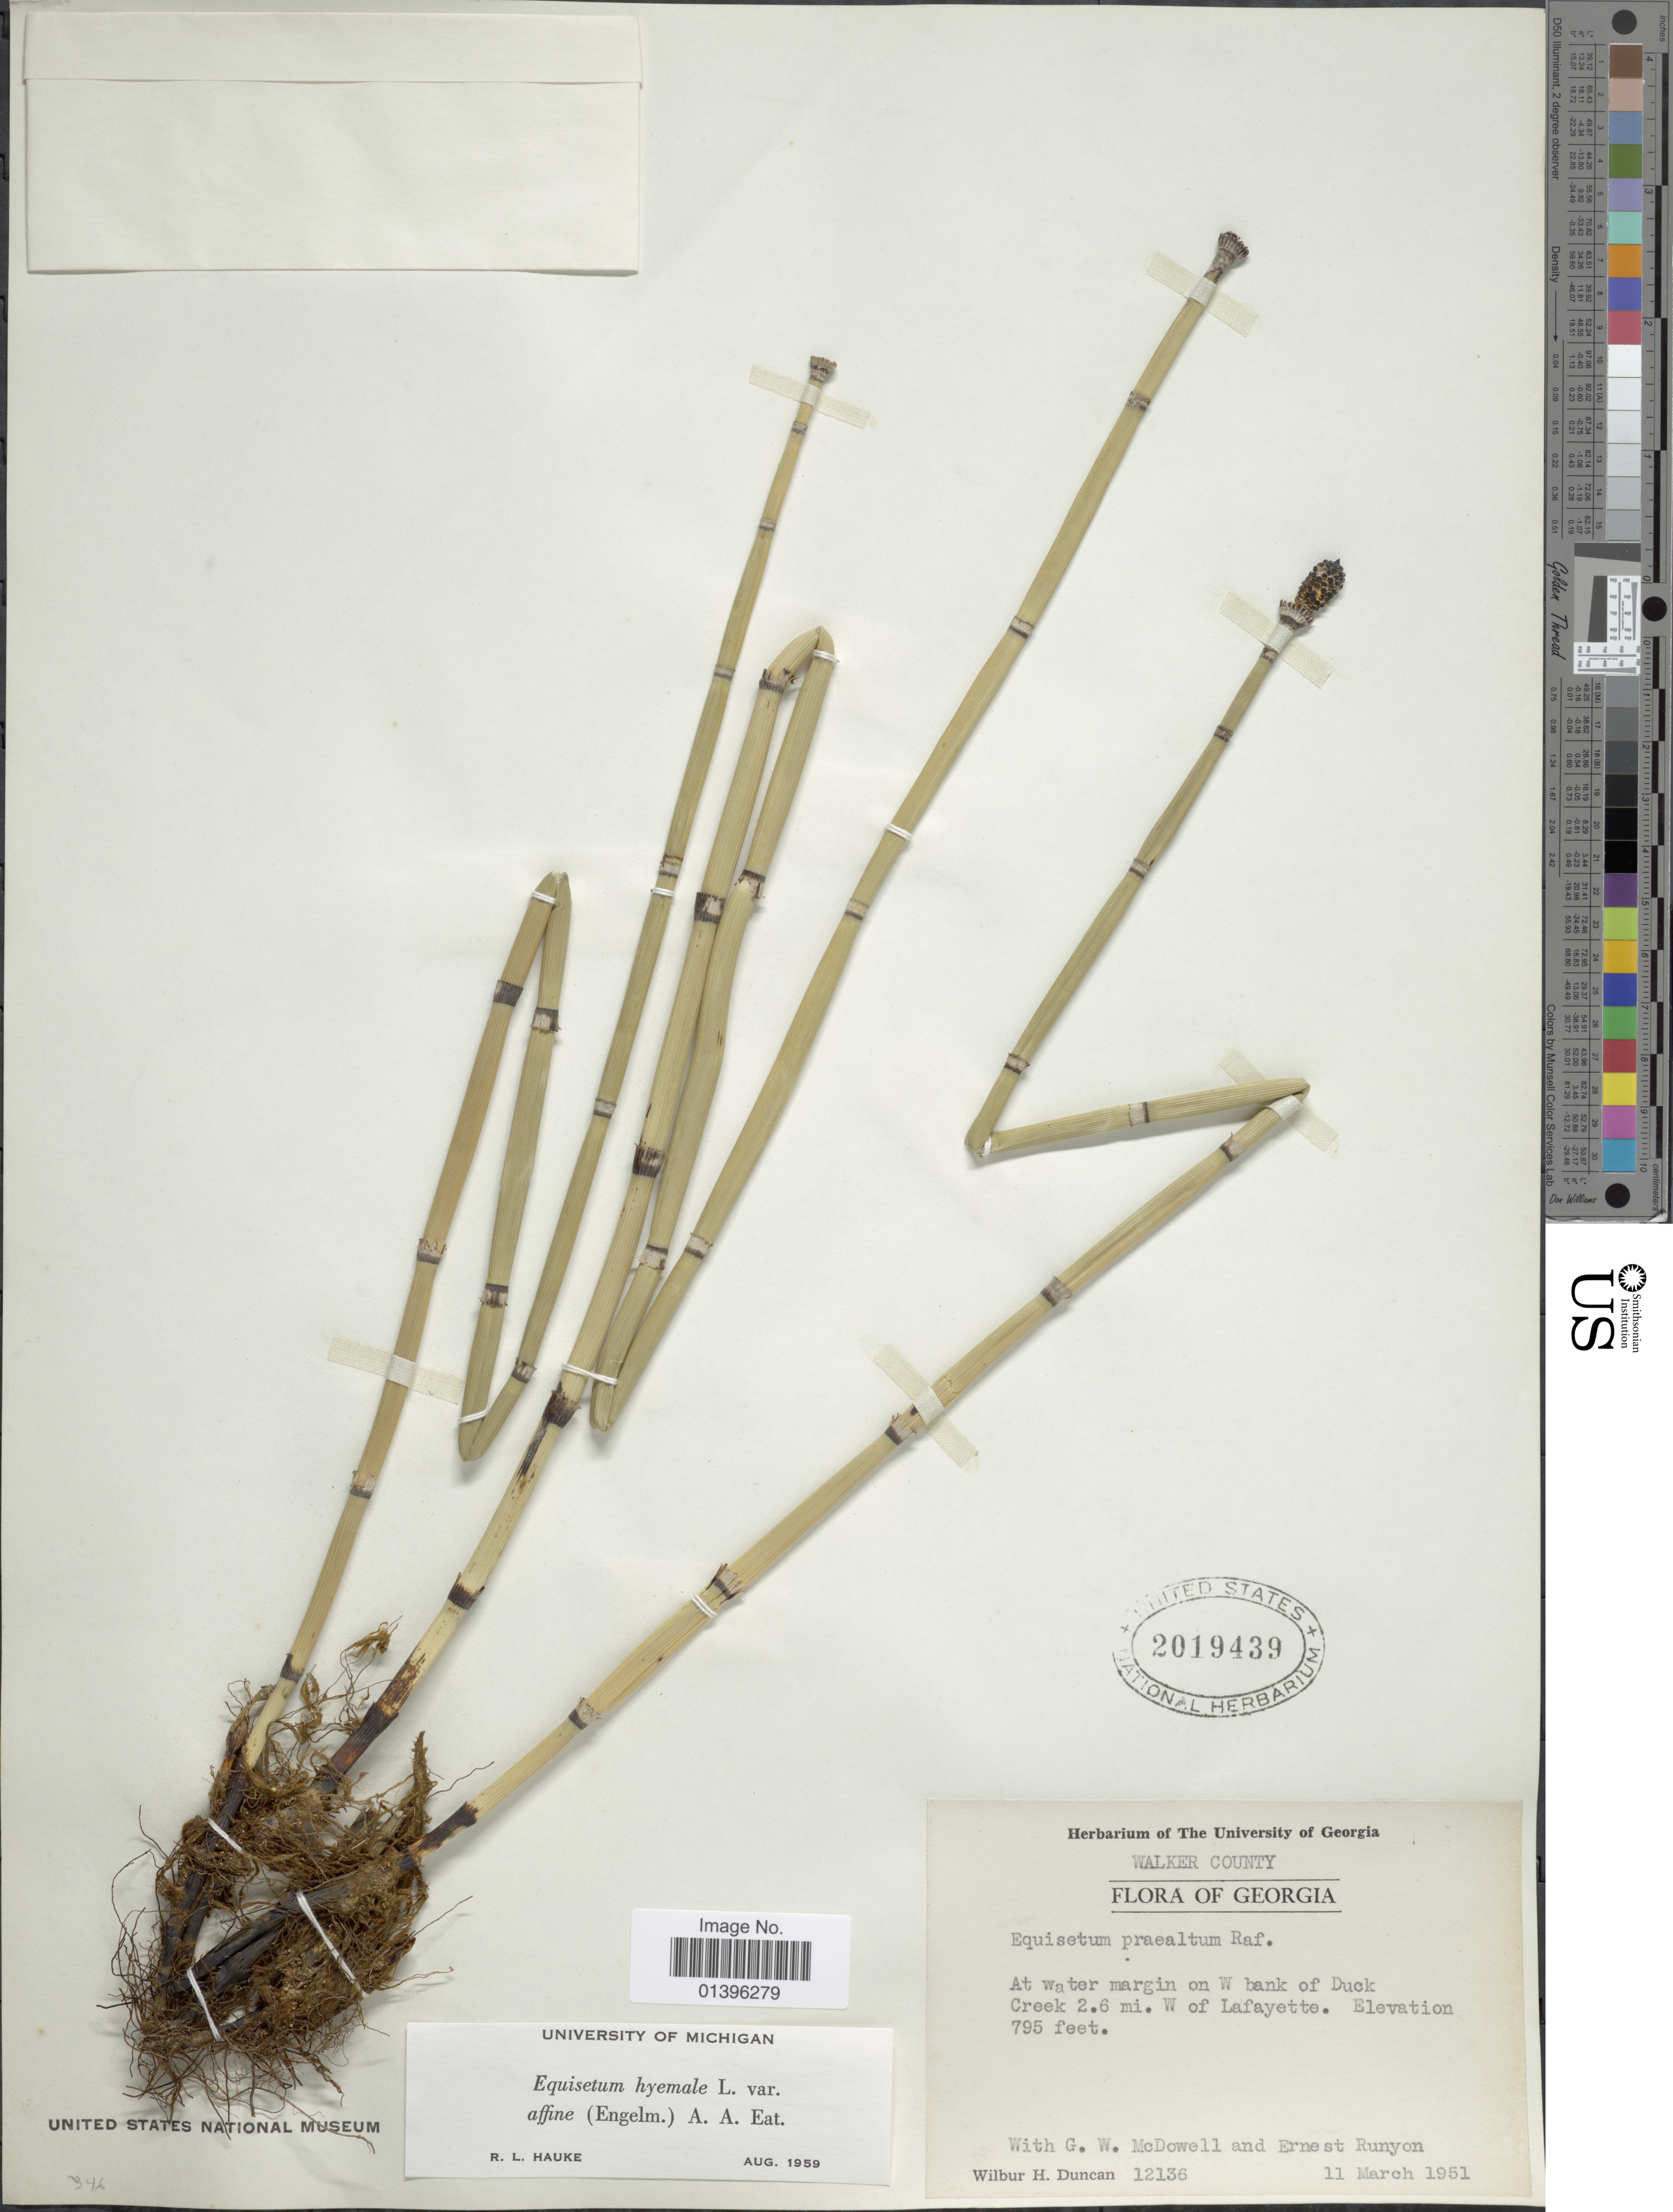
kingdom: Plantae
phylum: Tracheophyta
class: Polypodiopsida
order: Equisetales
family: Equisetaceae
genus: Equisetum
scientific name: Equisetum hyemale var. affine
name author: (Engelm.) A.A. Eaton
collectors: W. H. Duncan, G. McDowell & E. Runyon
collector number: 12136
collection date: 1951-03-11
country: United States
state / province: Georgia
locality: Walker County. At water margin on W bank of Duck Creek 2.6 mi. W of Lafayette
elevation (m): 242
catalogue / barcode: US 2019439